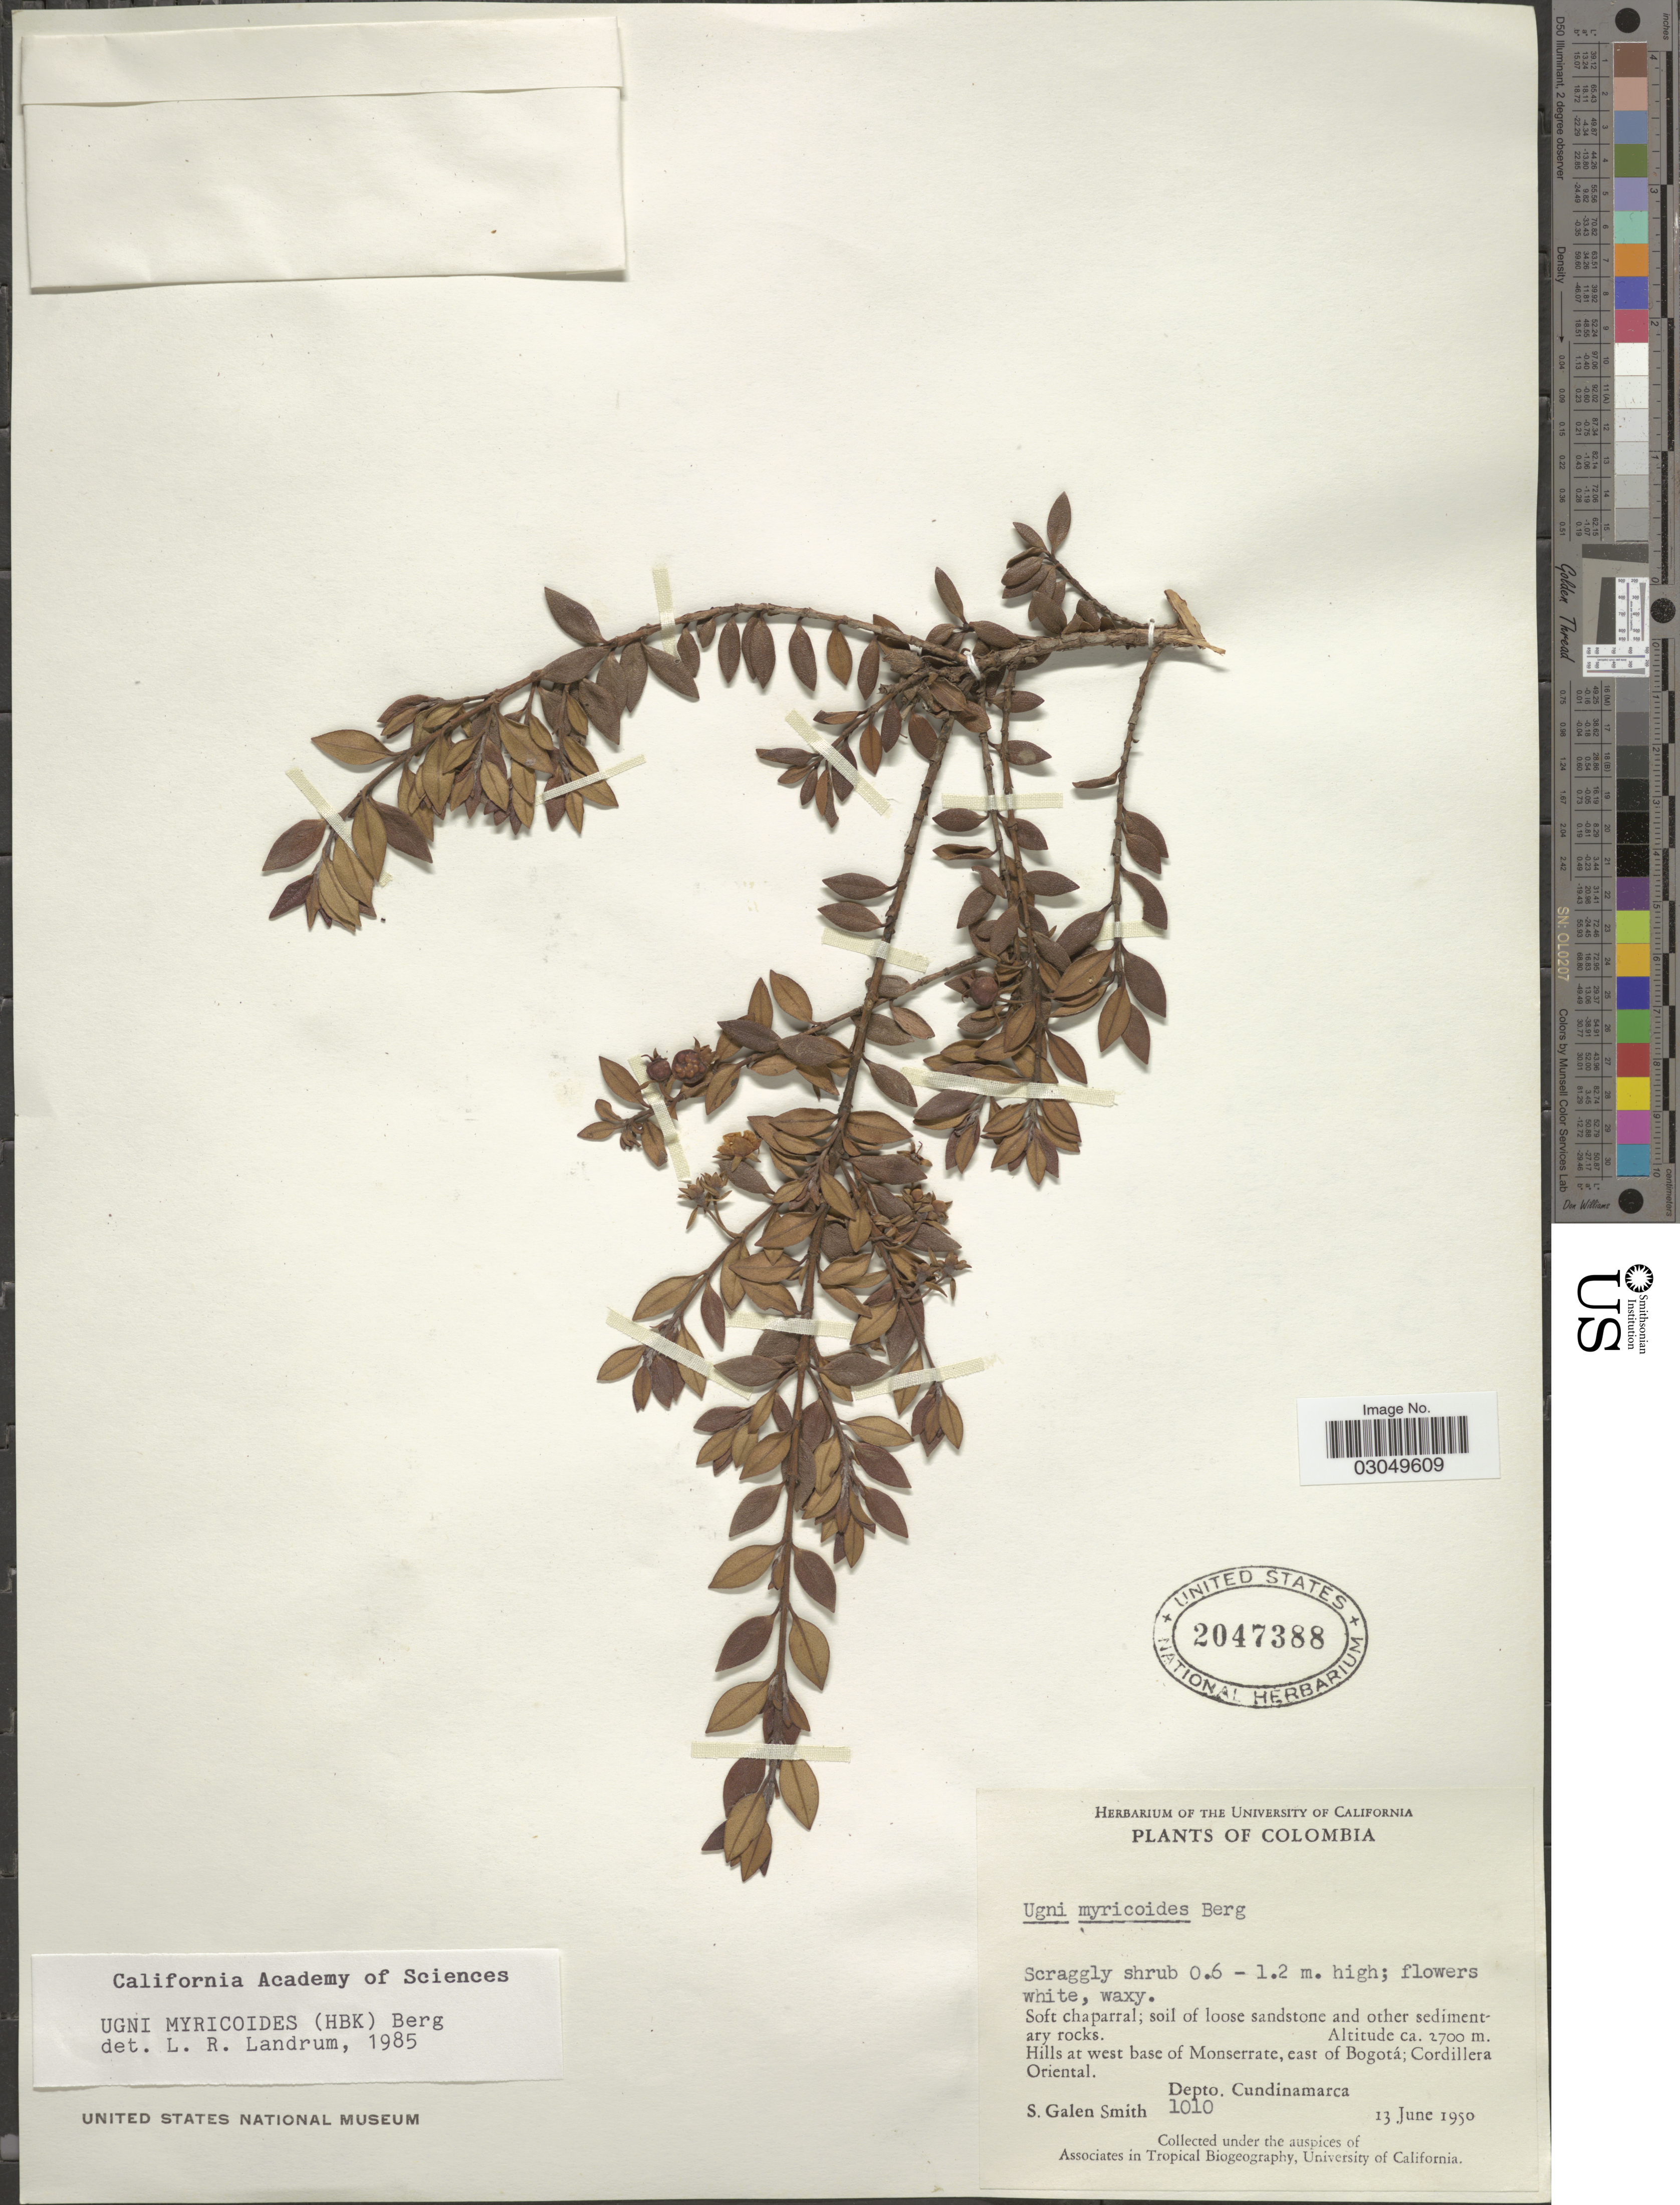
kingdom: Plantae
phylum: Tracheophyta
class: Magnoliopsida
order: Myrtales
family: Myrtaceae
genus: Ugni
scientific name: Ugni myricoides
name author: (Kunth) O. Berg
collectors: S. G. Smith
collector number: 1010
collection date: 1950-06-13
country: Colombia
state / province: Cundinamarca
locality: Hills at west base of Monserrate, east of Bogotá; Cordillera Oriental, Depto. Cundinamarca.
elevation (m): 2700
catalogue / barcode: US 2047388